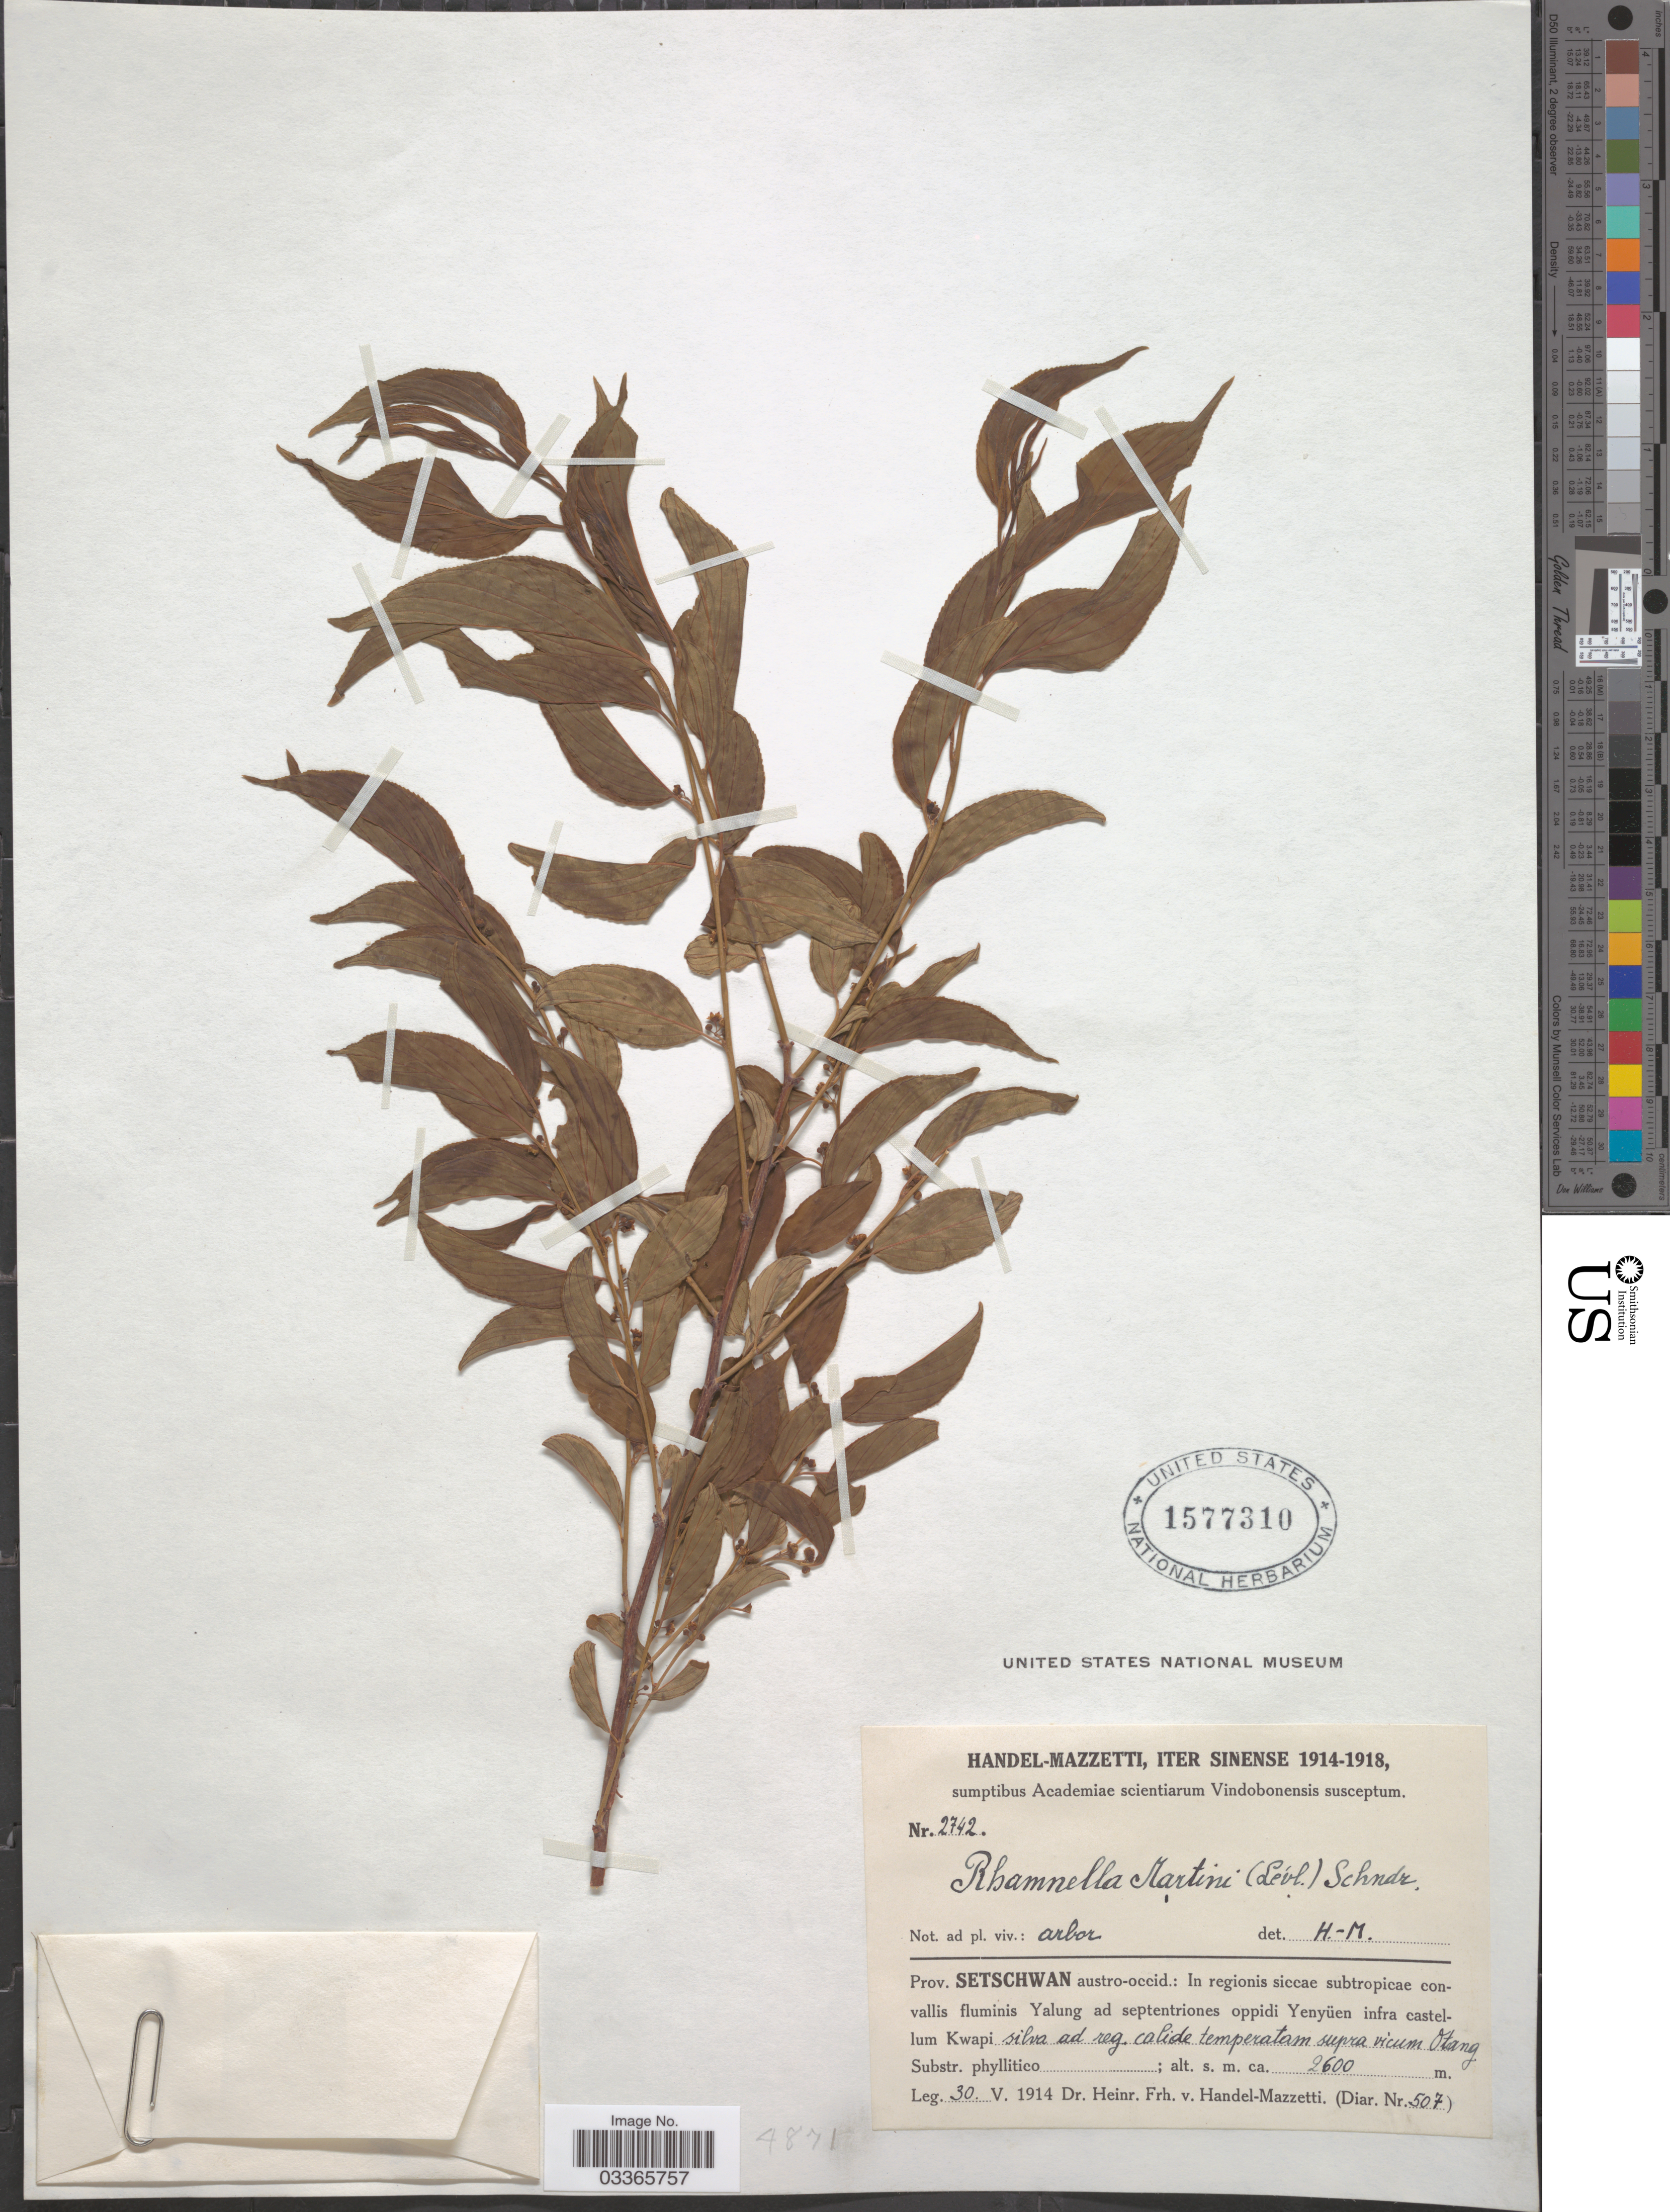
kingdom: Plantae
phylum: Tracheophyta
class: Magnoliopsida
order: Rosales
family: Rhamnaceae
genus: Rhamnella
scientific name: Rhamnella martinii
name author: (H. Lév.) C.K. Schneid.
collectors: H. Handel-Mazzetti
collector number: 2742?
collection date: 1914-05-30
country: China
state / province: Sichuan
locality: Iter Sinense. Prov. Setschwan austro-occid. In regionis siccae subtropicae convallis fluminis Yalung ad septentriones oppidi Yenyüen infra castelum Kwapi. silva ad reg, calide temperatam supra vicum Otang [interpreted].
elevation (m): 2600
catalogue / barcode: US 1577310